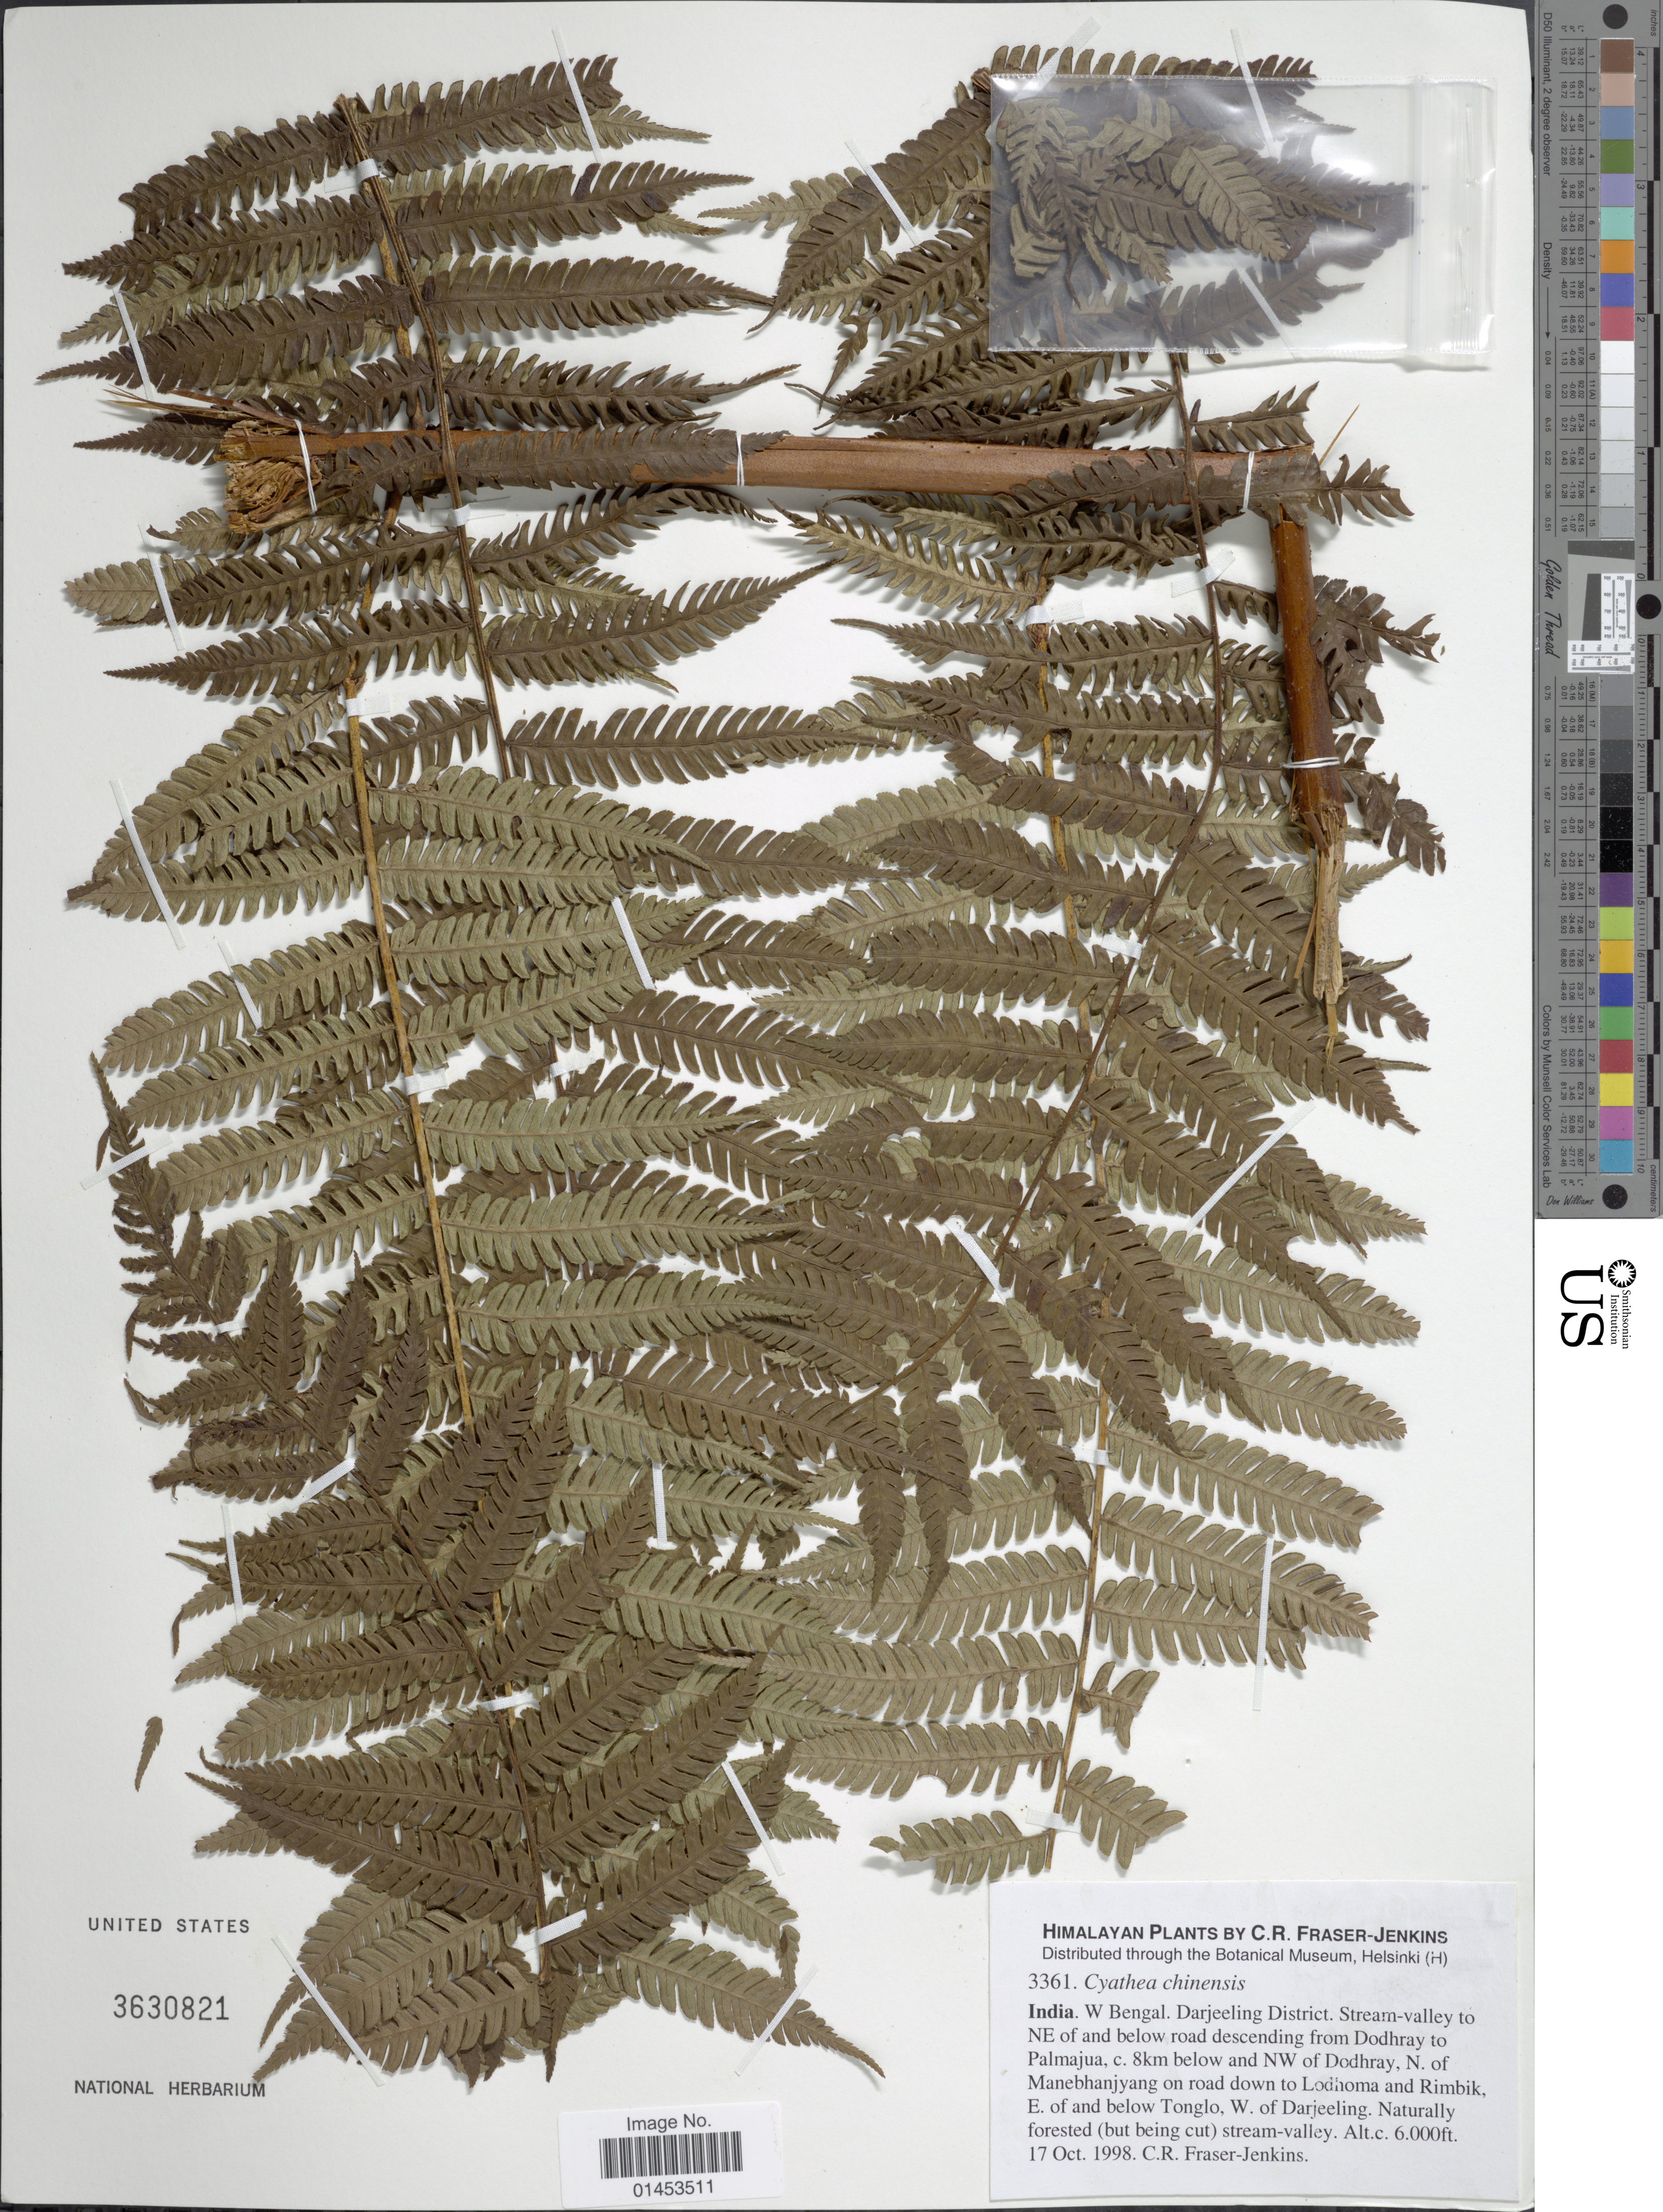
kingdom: Plantae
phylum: Tracheophyta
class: Polypodiopsida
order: Cyatheales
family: Cyatheaceae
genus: Cyathea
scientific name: Cyathea chinensis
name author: Copel.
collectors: C. R. Fraser-Jenkins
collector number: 3361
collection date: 1998-10-17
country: India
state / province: West Bengal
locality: India, W Bengal, Darjeerling District, Stream-valley to NE of and below road descending from Dodhray to Palmajua, c. 8km below and NW of Dodhray to Palmajua, c. 8km below and NW of Dodhray N of Manebhanhyang on road down to Lodhoma and Rimbik, E of and below Tonglo, W of Darjeerling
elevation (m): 1829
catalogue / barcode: US 3630821